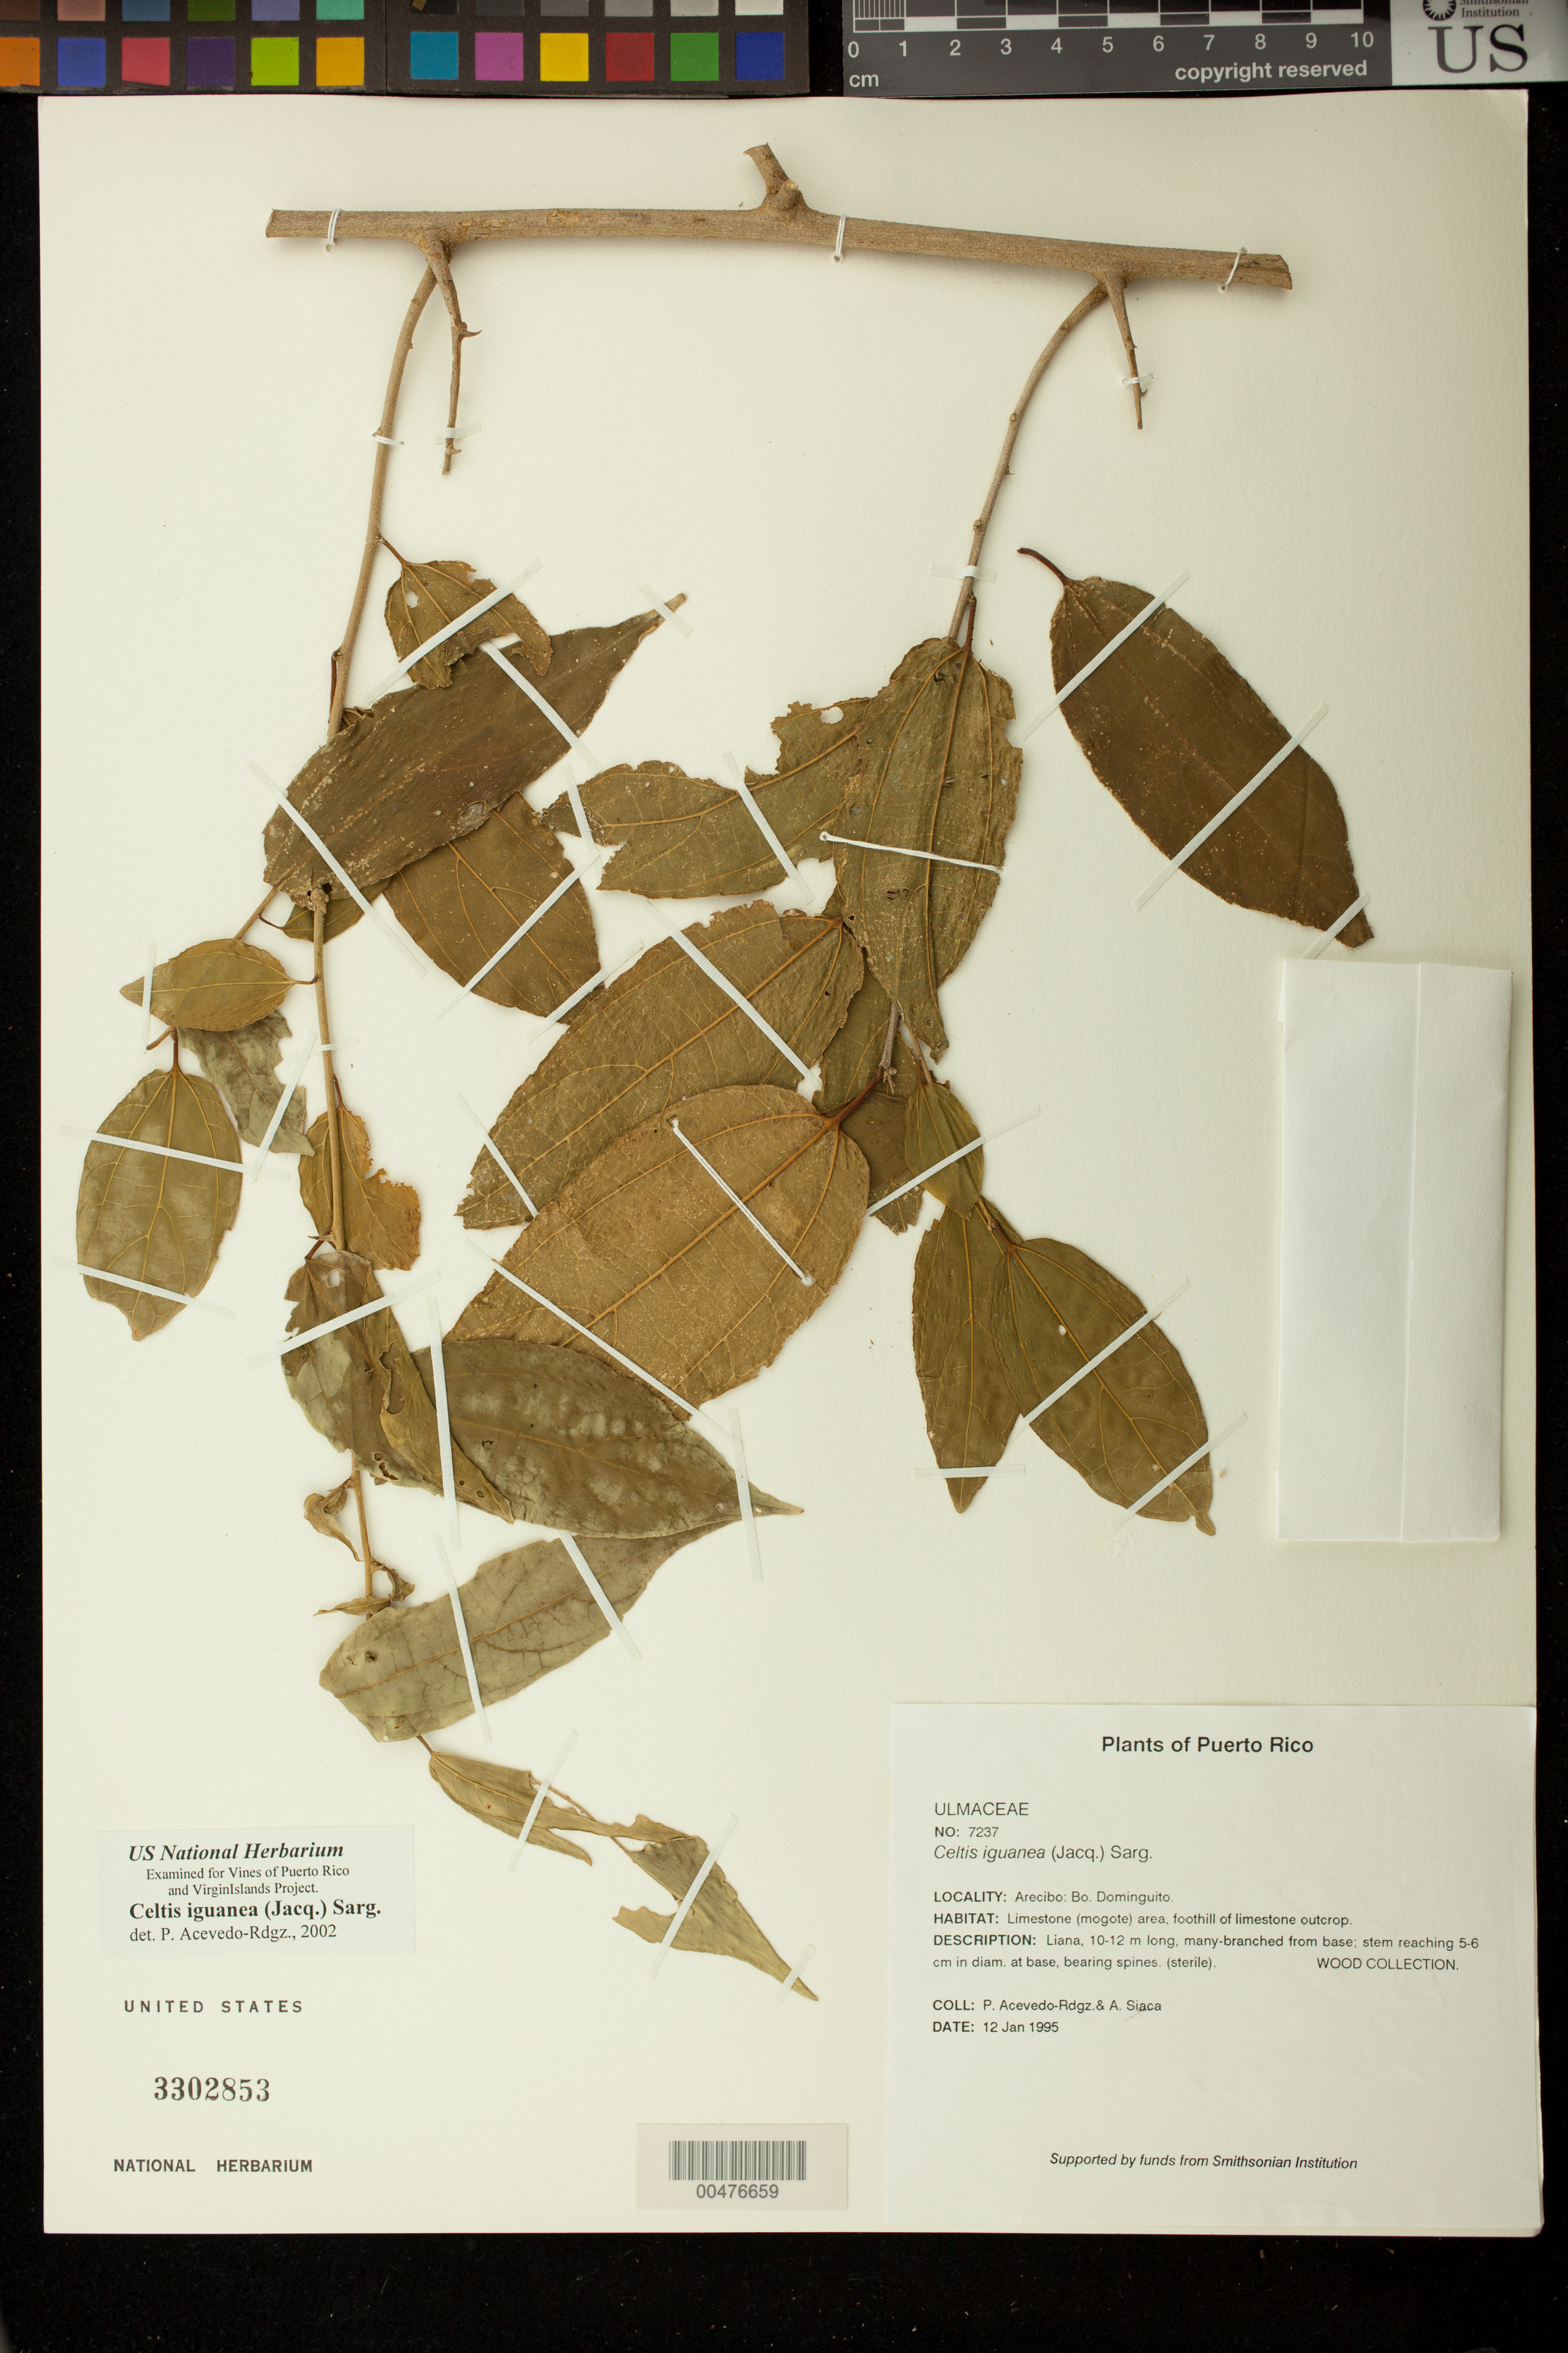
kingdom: Plantae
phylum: Tracheophyta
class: Magnoliopsida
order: Rosales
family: Cannabaceae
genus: Celtis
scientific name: Celtis iguanaea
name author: (Jacq.) Sarg.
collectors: P. Acevedo-Rodr. & A. Siaca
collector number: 7237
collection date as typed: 12 Jan 1995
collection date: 1995-01-12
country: Puerto Rico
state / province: Arecibo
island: Puerto Rico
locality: Arecibo; Bo. Dominguito.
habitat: Limestone (mogote) area, foothill of limestone outcrop.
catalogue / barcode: US 3302853